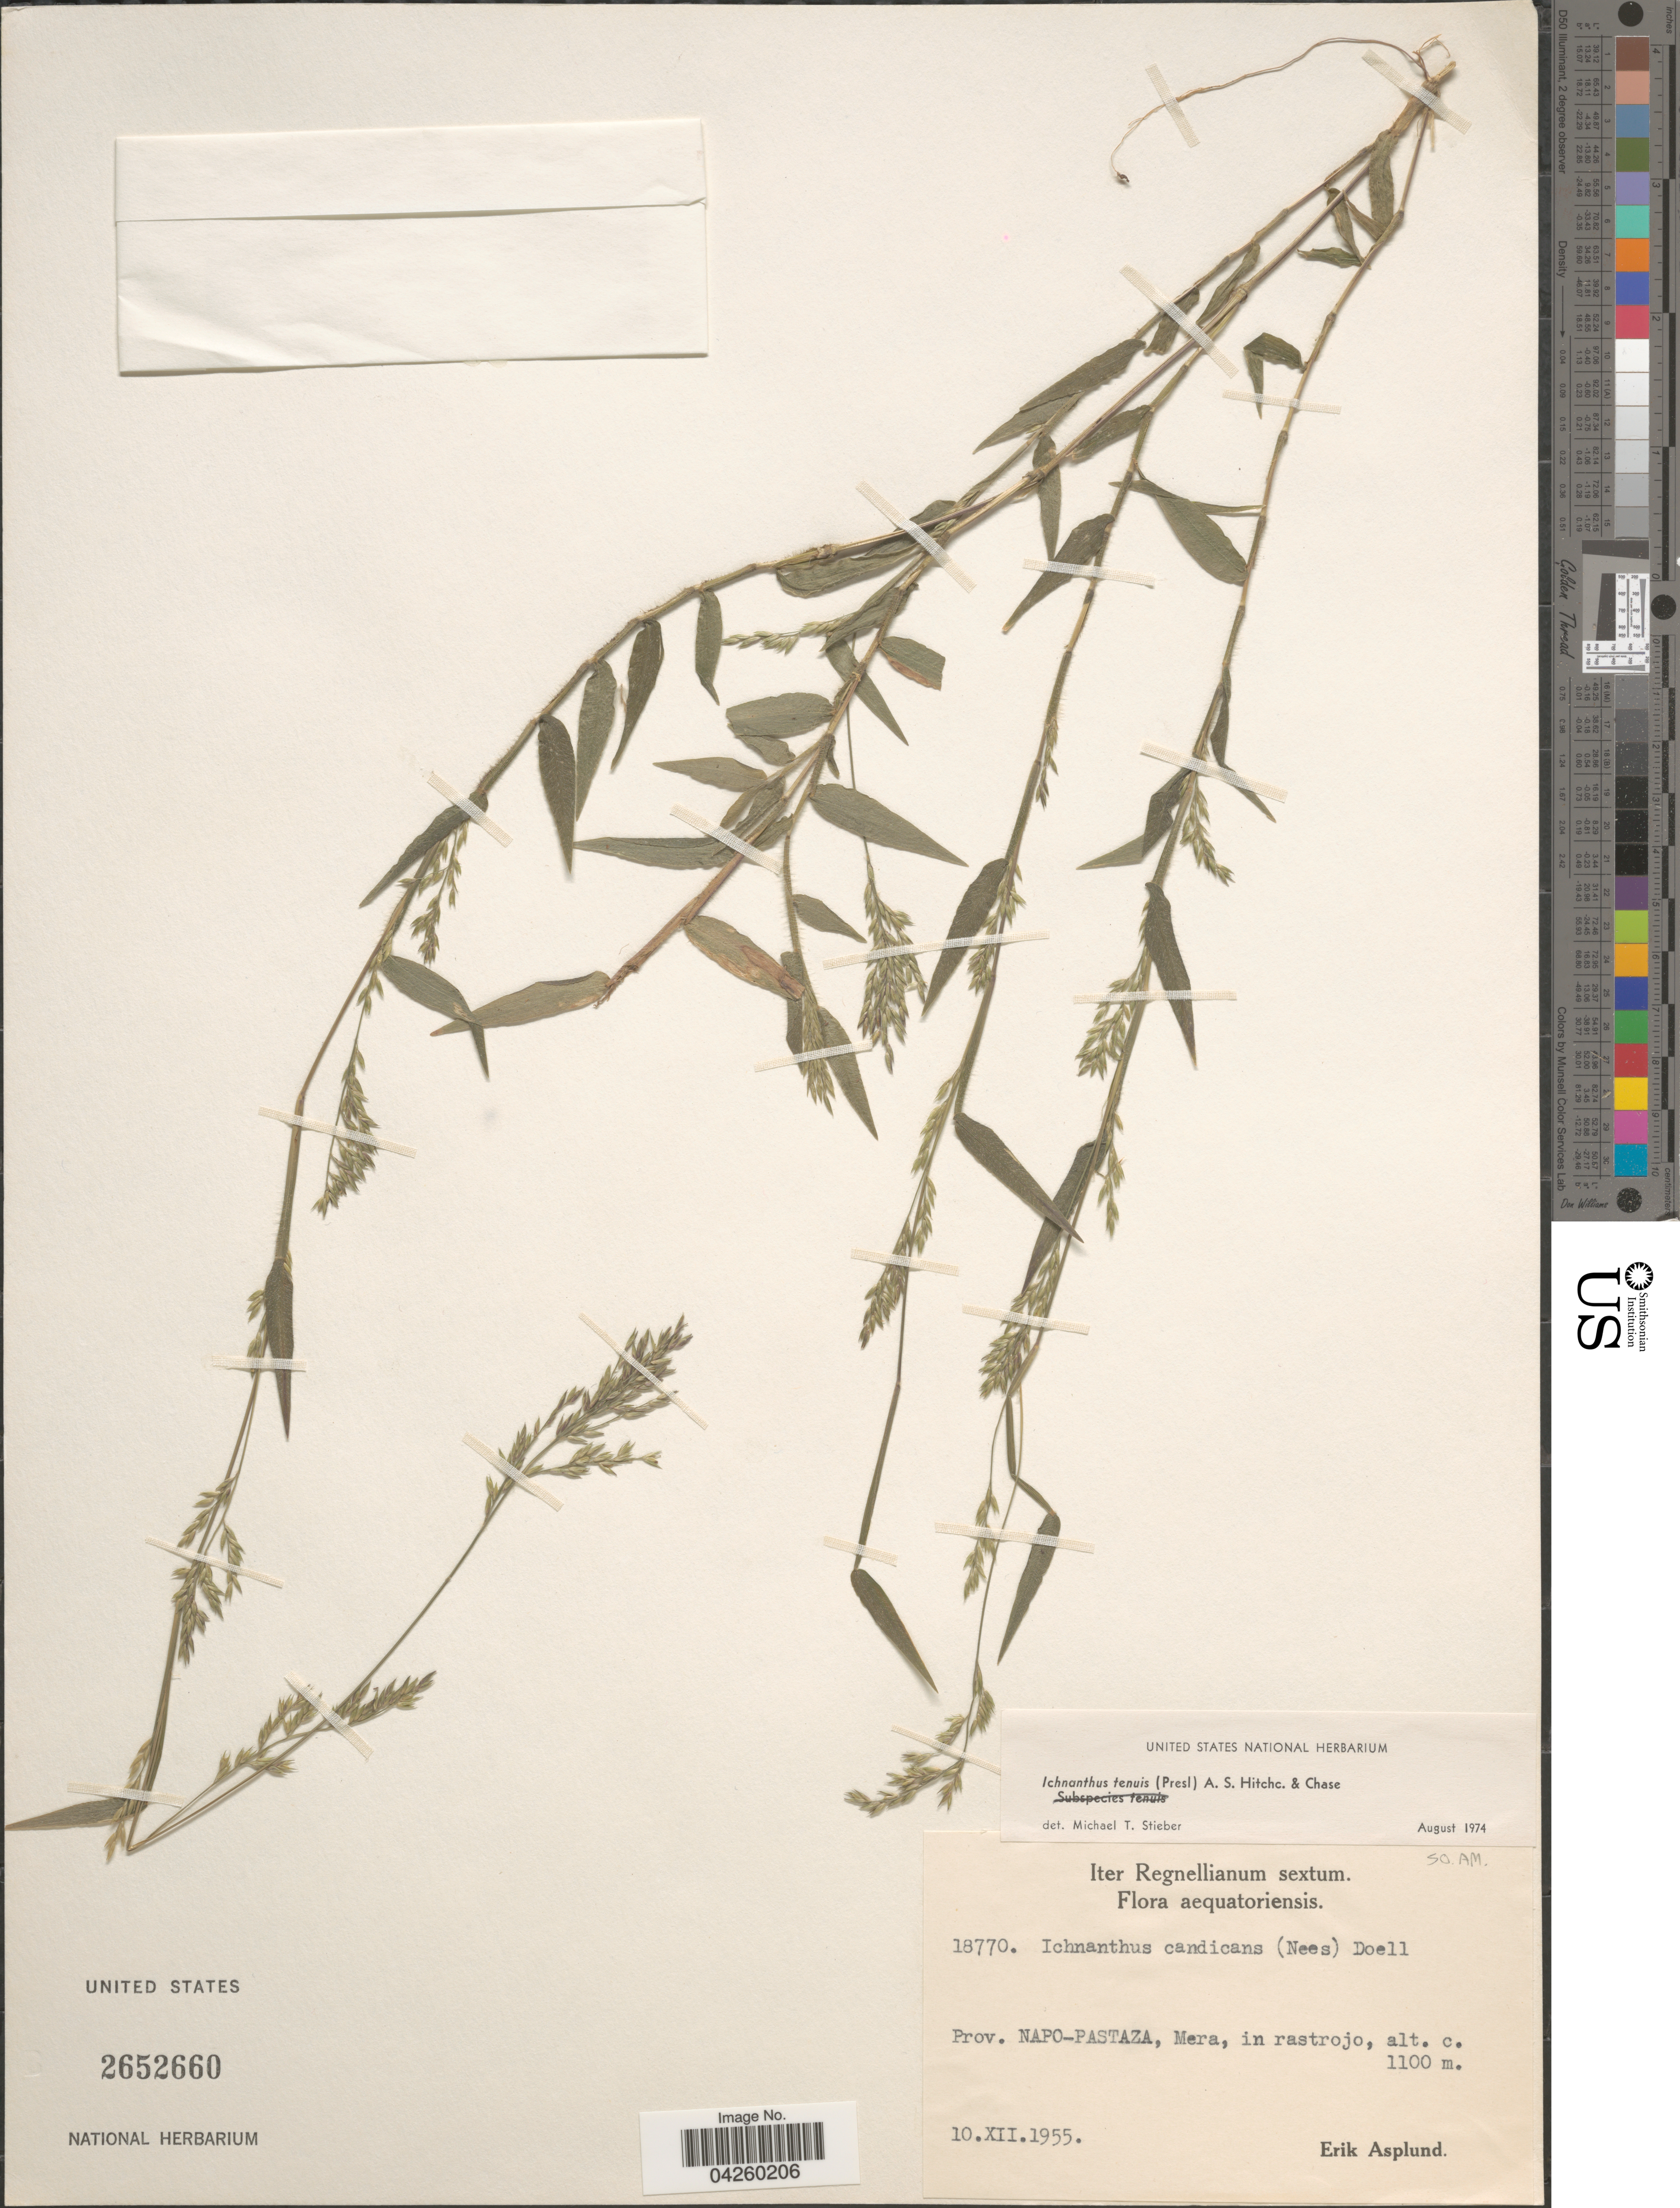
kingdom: Plantae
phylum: Tracheophyta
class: Liliopsida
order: Poales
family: Poaceae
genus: Ichnanthus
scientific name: Ichnanthus tenuis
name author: (J. Presl) Hitchc. & Chase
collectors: E. Asplund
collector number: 18770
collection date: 1955-12-10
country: Ecuador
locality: Iter Regnellianum sextum. Aequatoriensis. Prov. Napo-Pastaza, Mera, in rastrojo.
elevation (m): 1100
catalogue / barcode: US 2652660